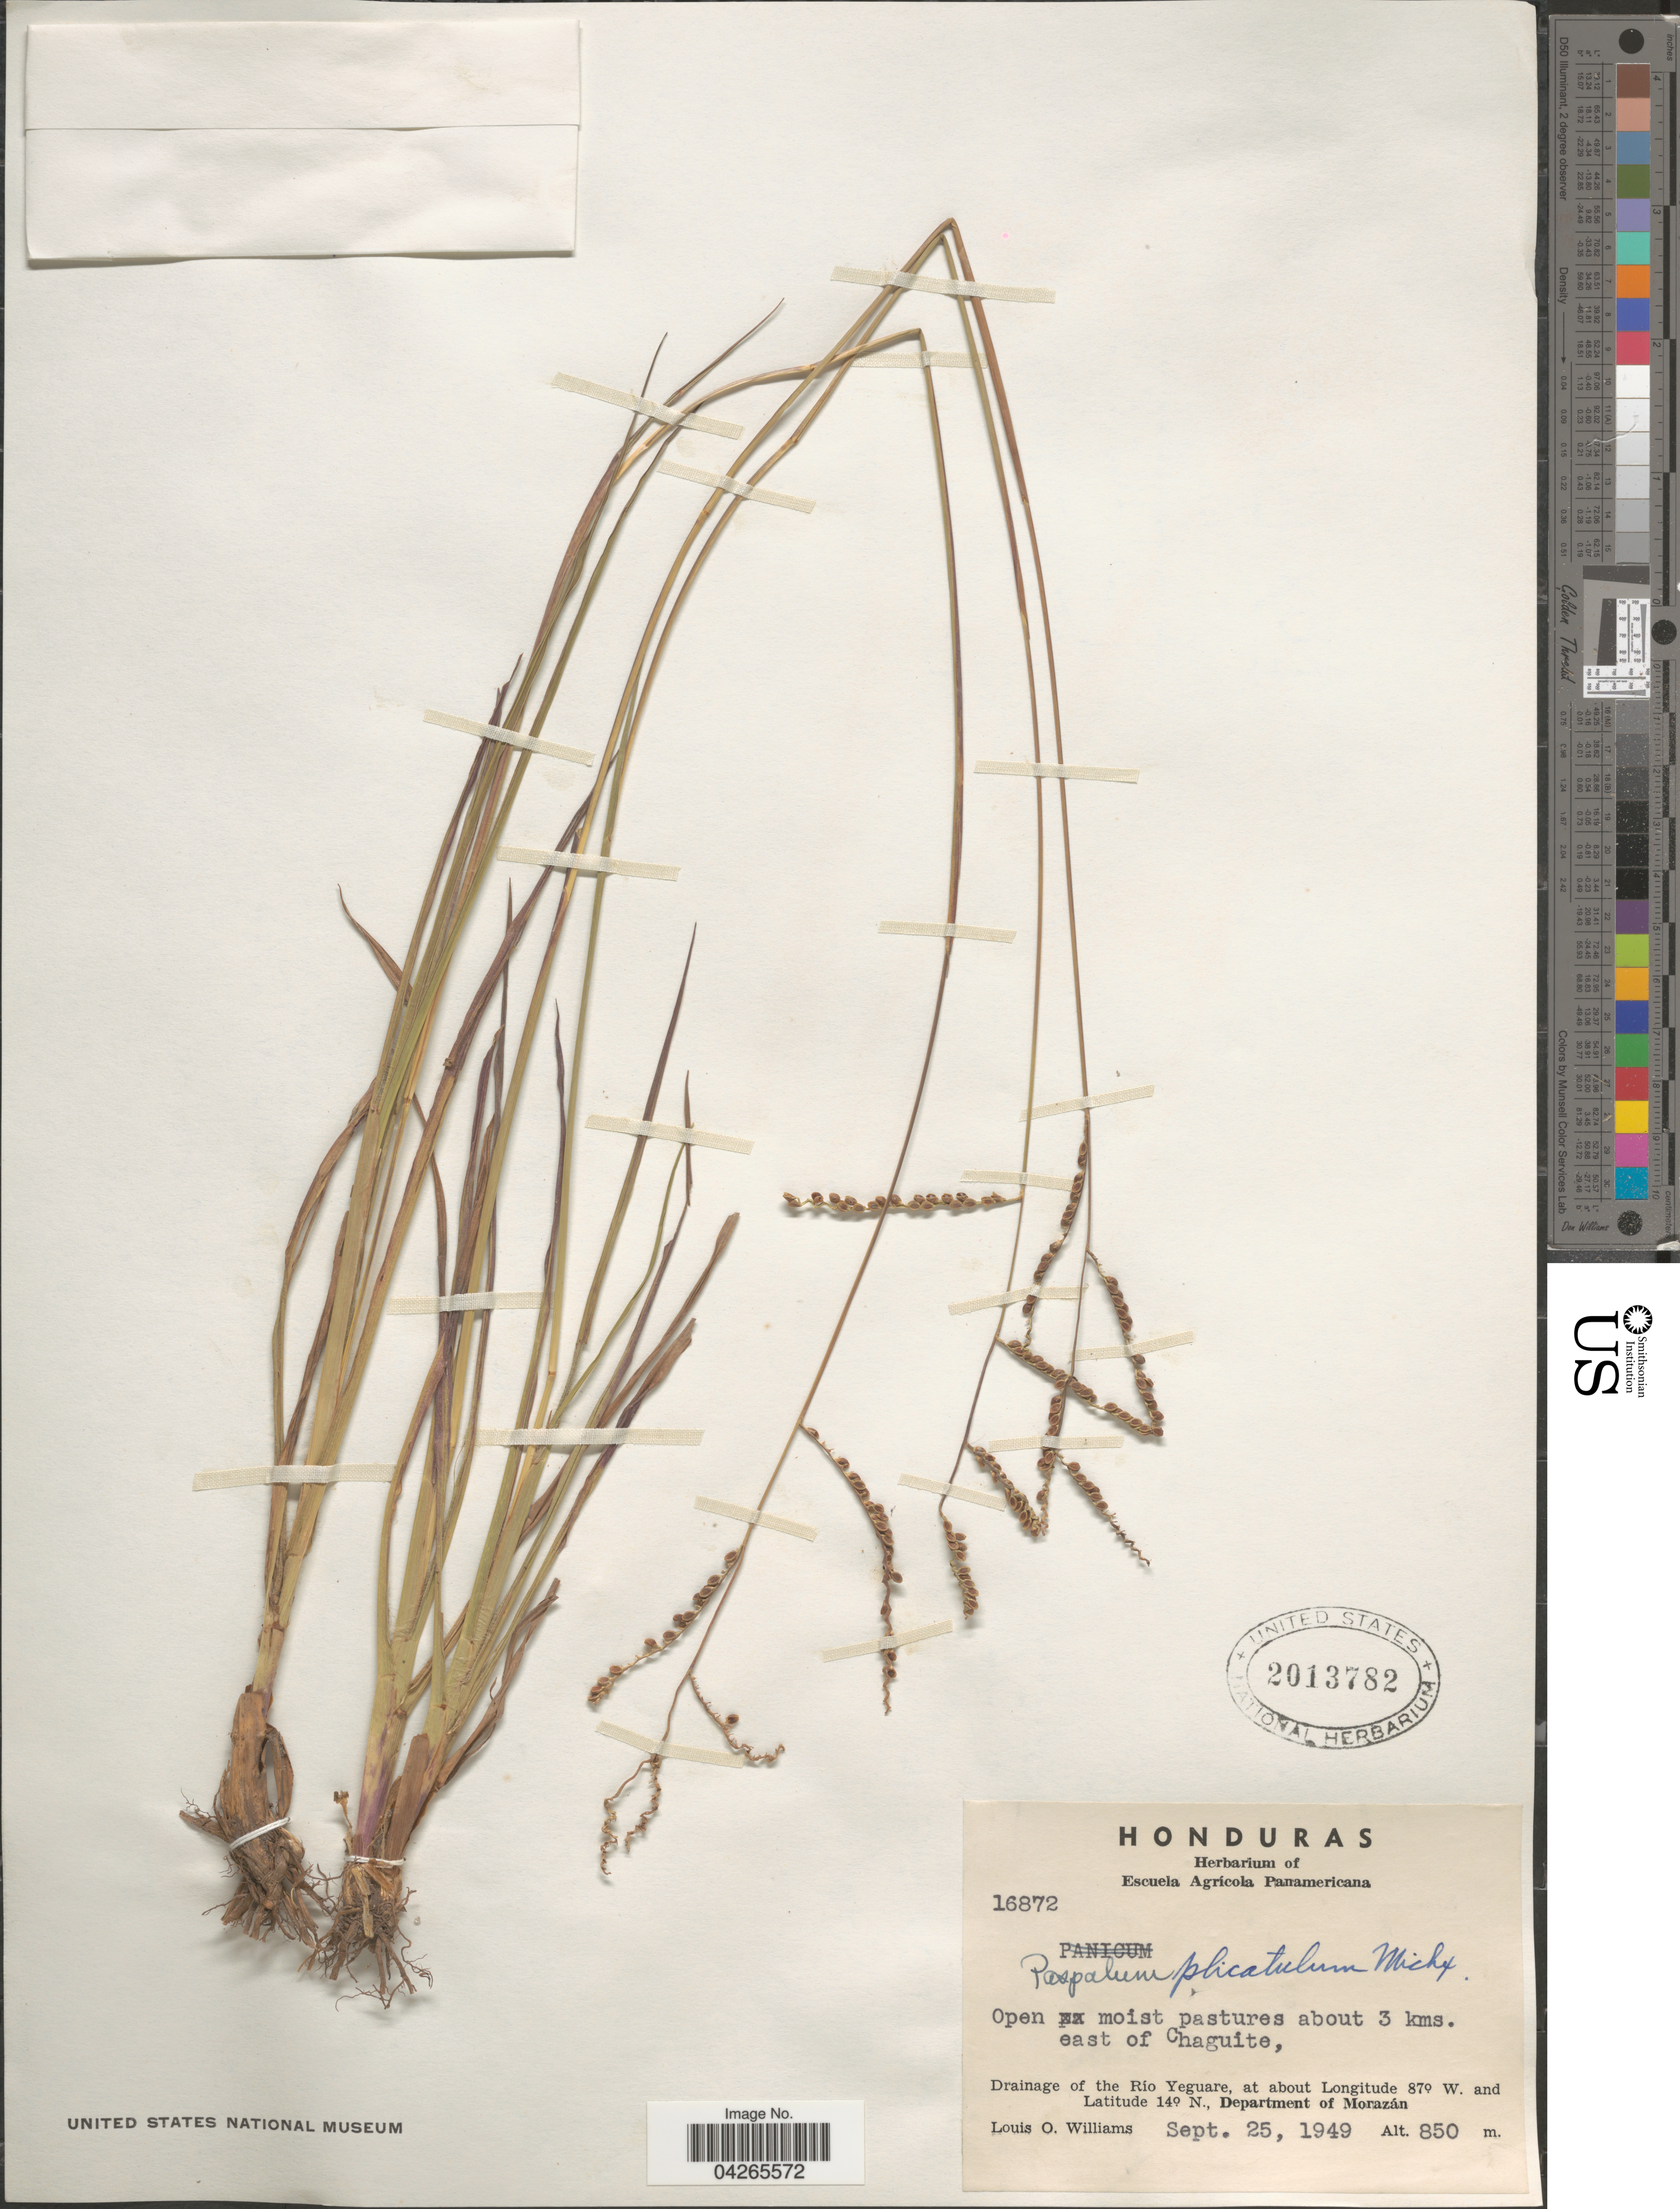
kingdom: Plantae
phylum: Tracheophyta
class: Liliopsida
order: Poales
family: Poaceae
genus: Paspalum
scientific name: Paspalum plicatulum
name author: Michx.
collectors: L. O. Williams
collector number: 16872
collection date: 1949-09-25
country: Honduras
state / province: Fco. Morazán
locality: Open moist pastures about 3 kms. east of Chaguite. Drainage of the Río Yeguare, Department of Morazán.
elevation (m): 850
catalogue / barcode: US 2013782